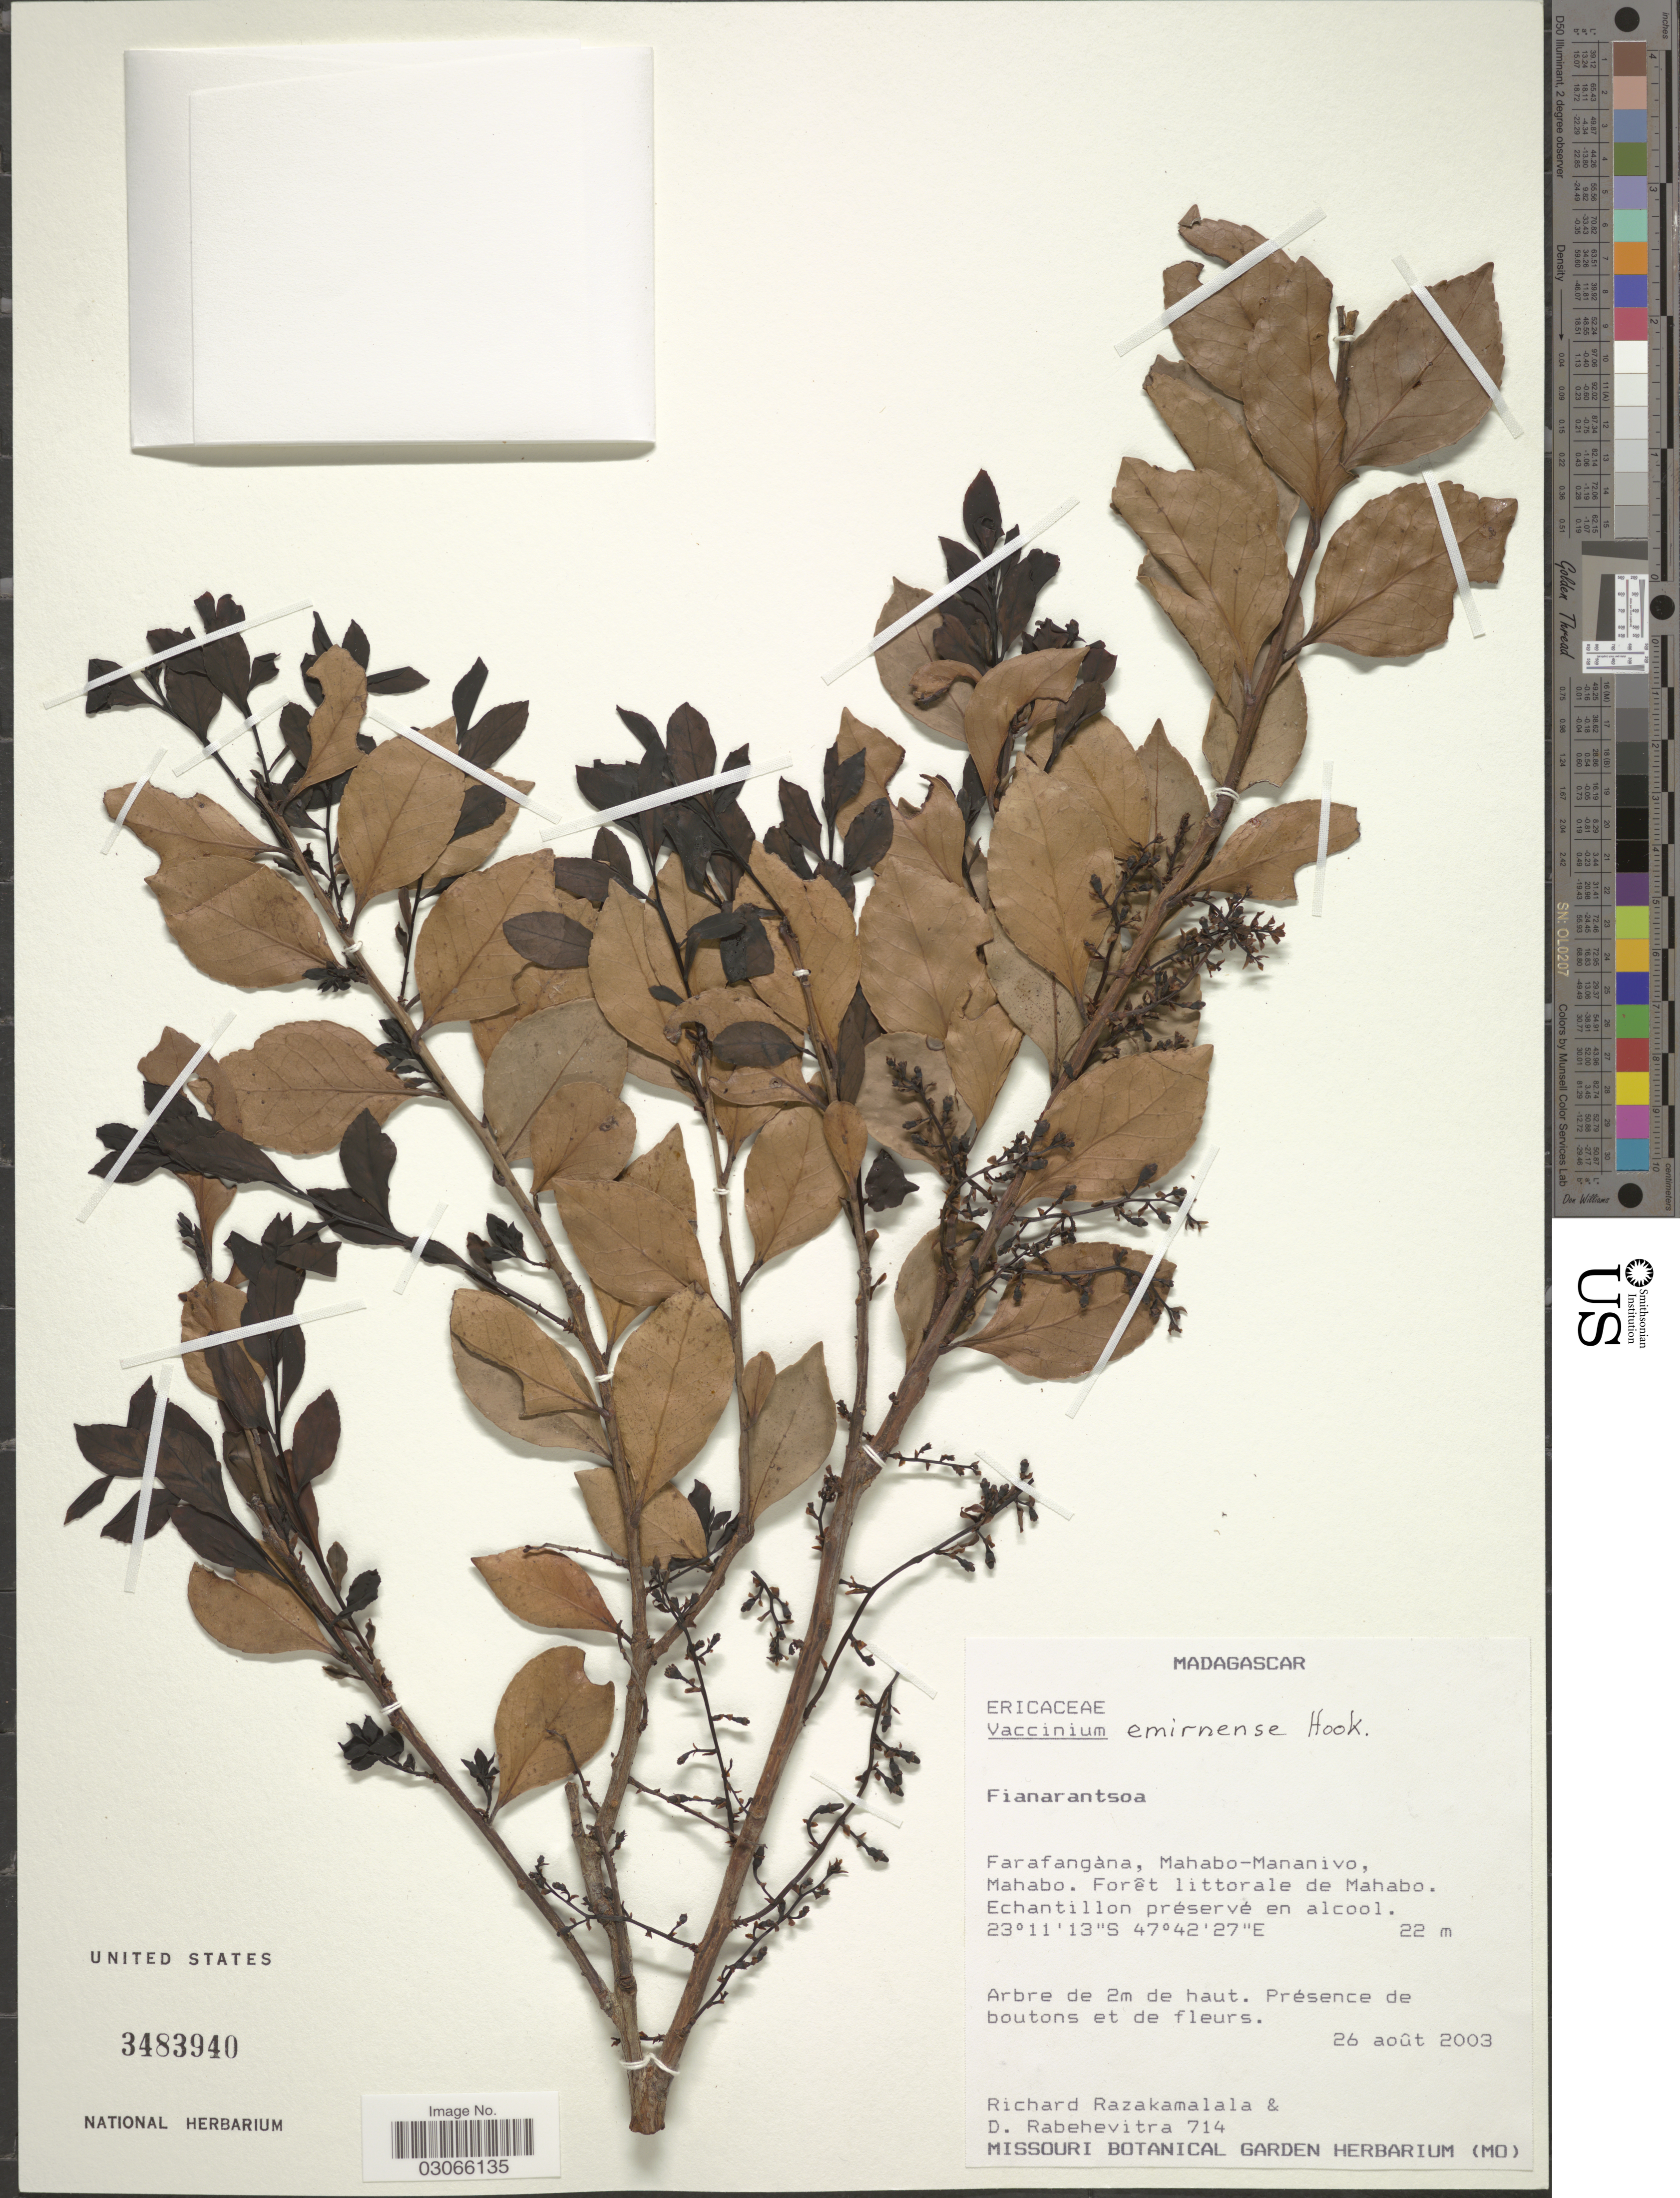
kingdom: Plantae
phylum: Tracheophyta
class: Magnoliopsida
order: Ericales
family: Ericaceae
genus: Vaccinium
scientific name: Vaccinium emirnense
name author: Hook.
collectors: R. Razakamalala & D. Rabehevitra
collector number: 714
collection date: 2003-08-26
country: Madagascar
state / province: Atsimo-Atsinanana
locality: Farafangàna, Mahabo-Mananivo, Mahabo. Forêt littorale de Mahabo.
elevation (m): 22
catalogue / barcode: US 3483940